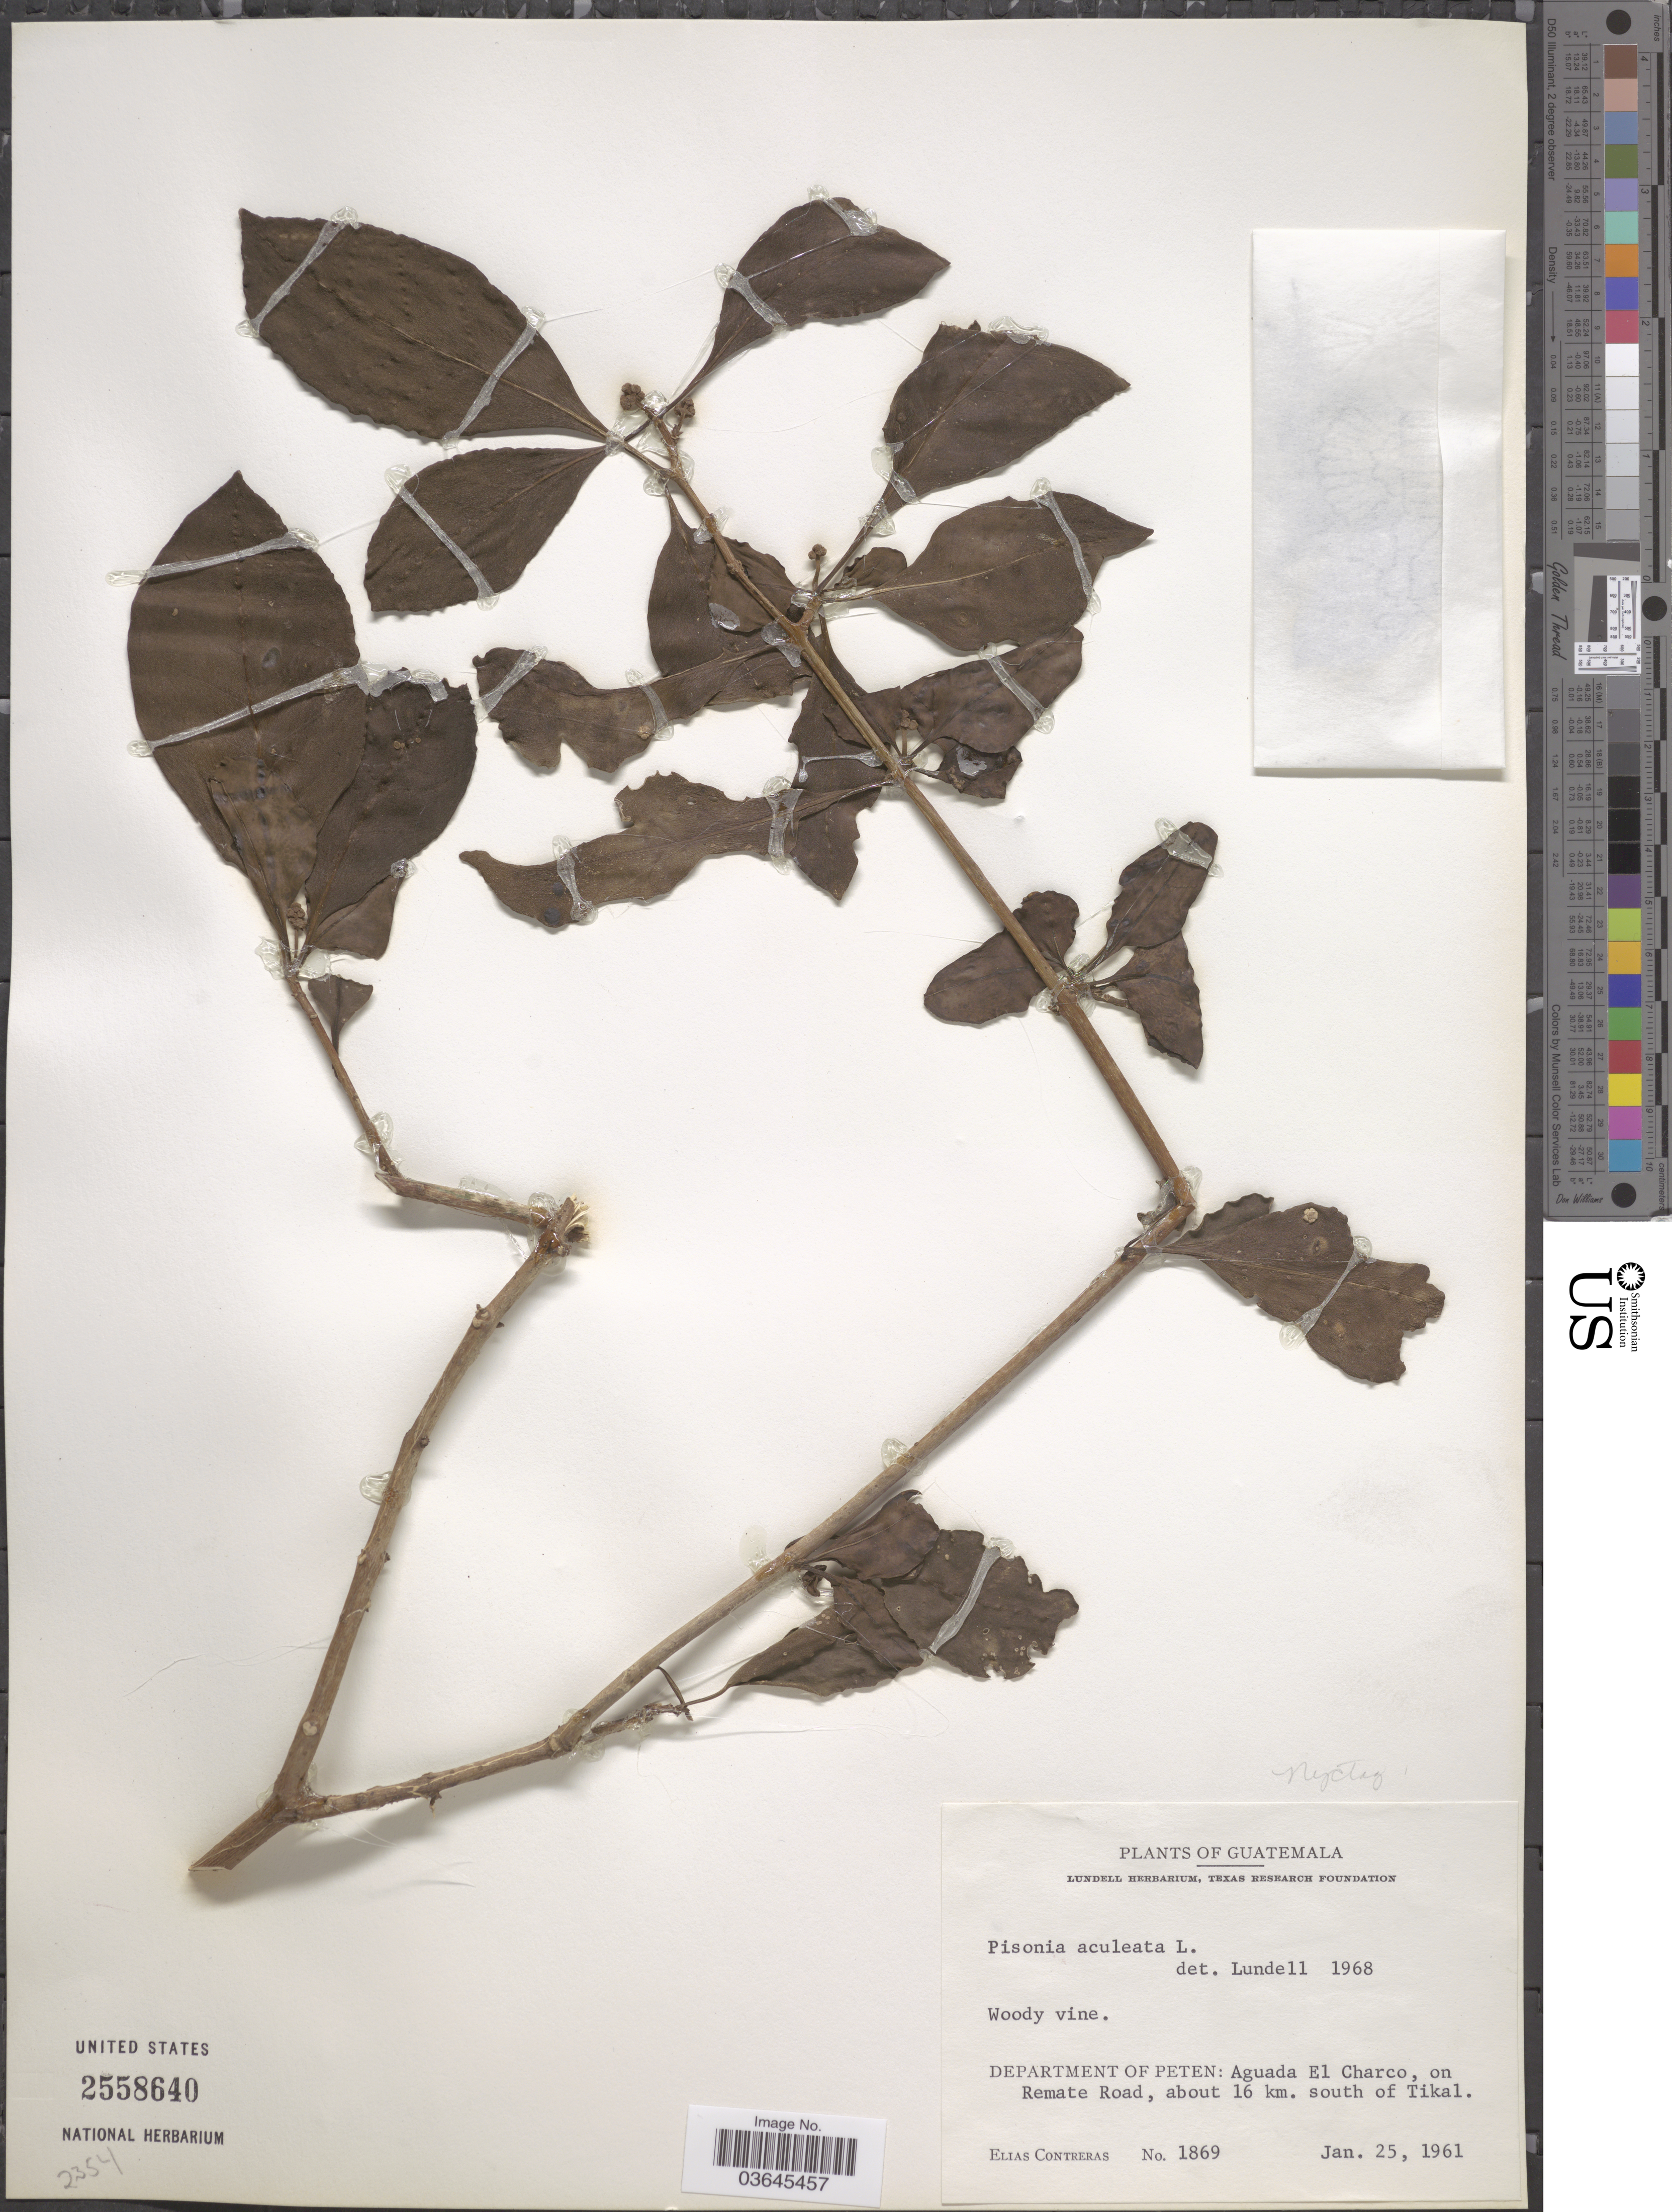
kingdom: Plantae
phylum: Tracheophyta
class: Magnoliopsida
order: Caryophyllales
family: Nyctaginaceae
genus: Pisonia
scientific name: Pisonia aculeata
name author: L.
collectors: E. Contreras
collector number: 1869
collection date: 1961-01-25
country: Guatemala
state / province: El Petén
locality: Department of Peten: Aguada El Charco, on Remate Road, about 16 km. south of Tikal.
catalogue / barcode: US 2558640